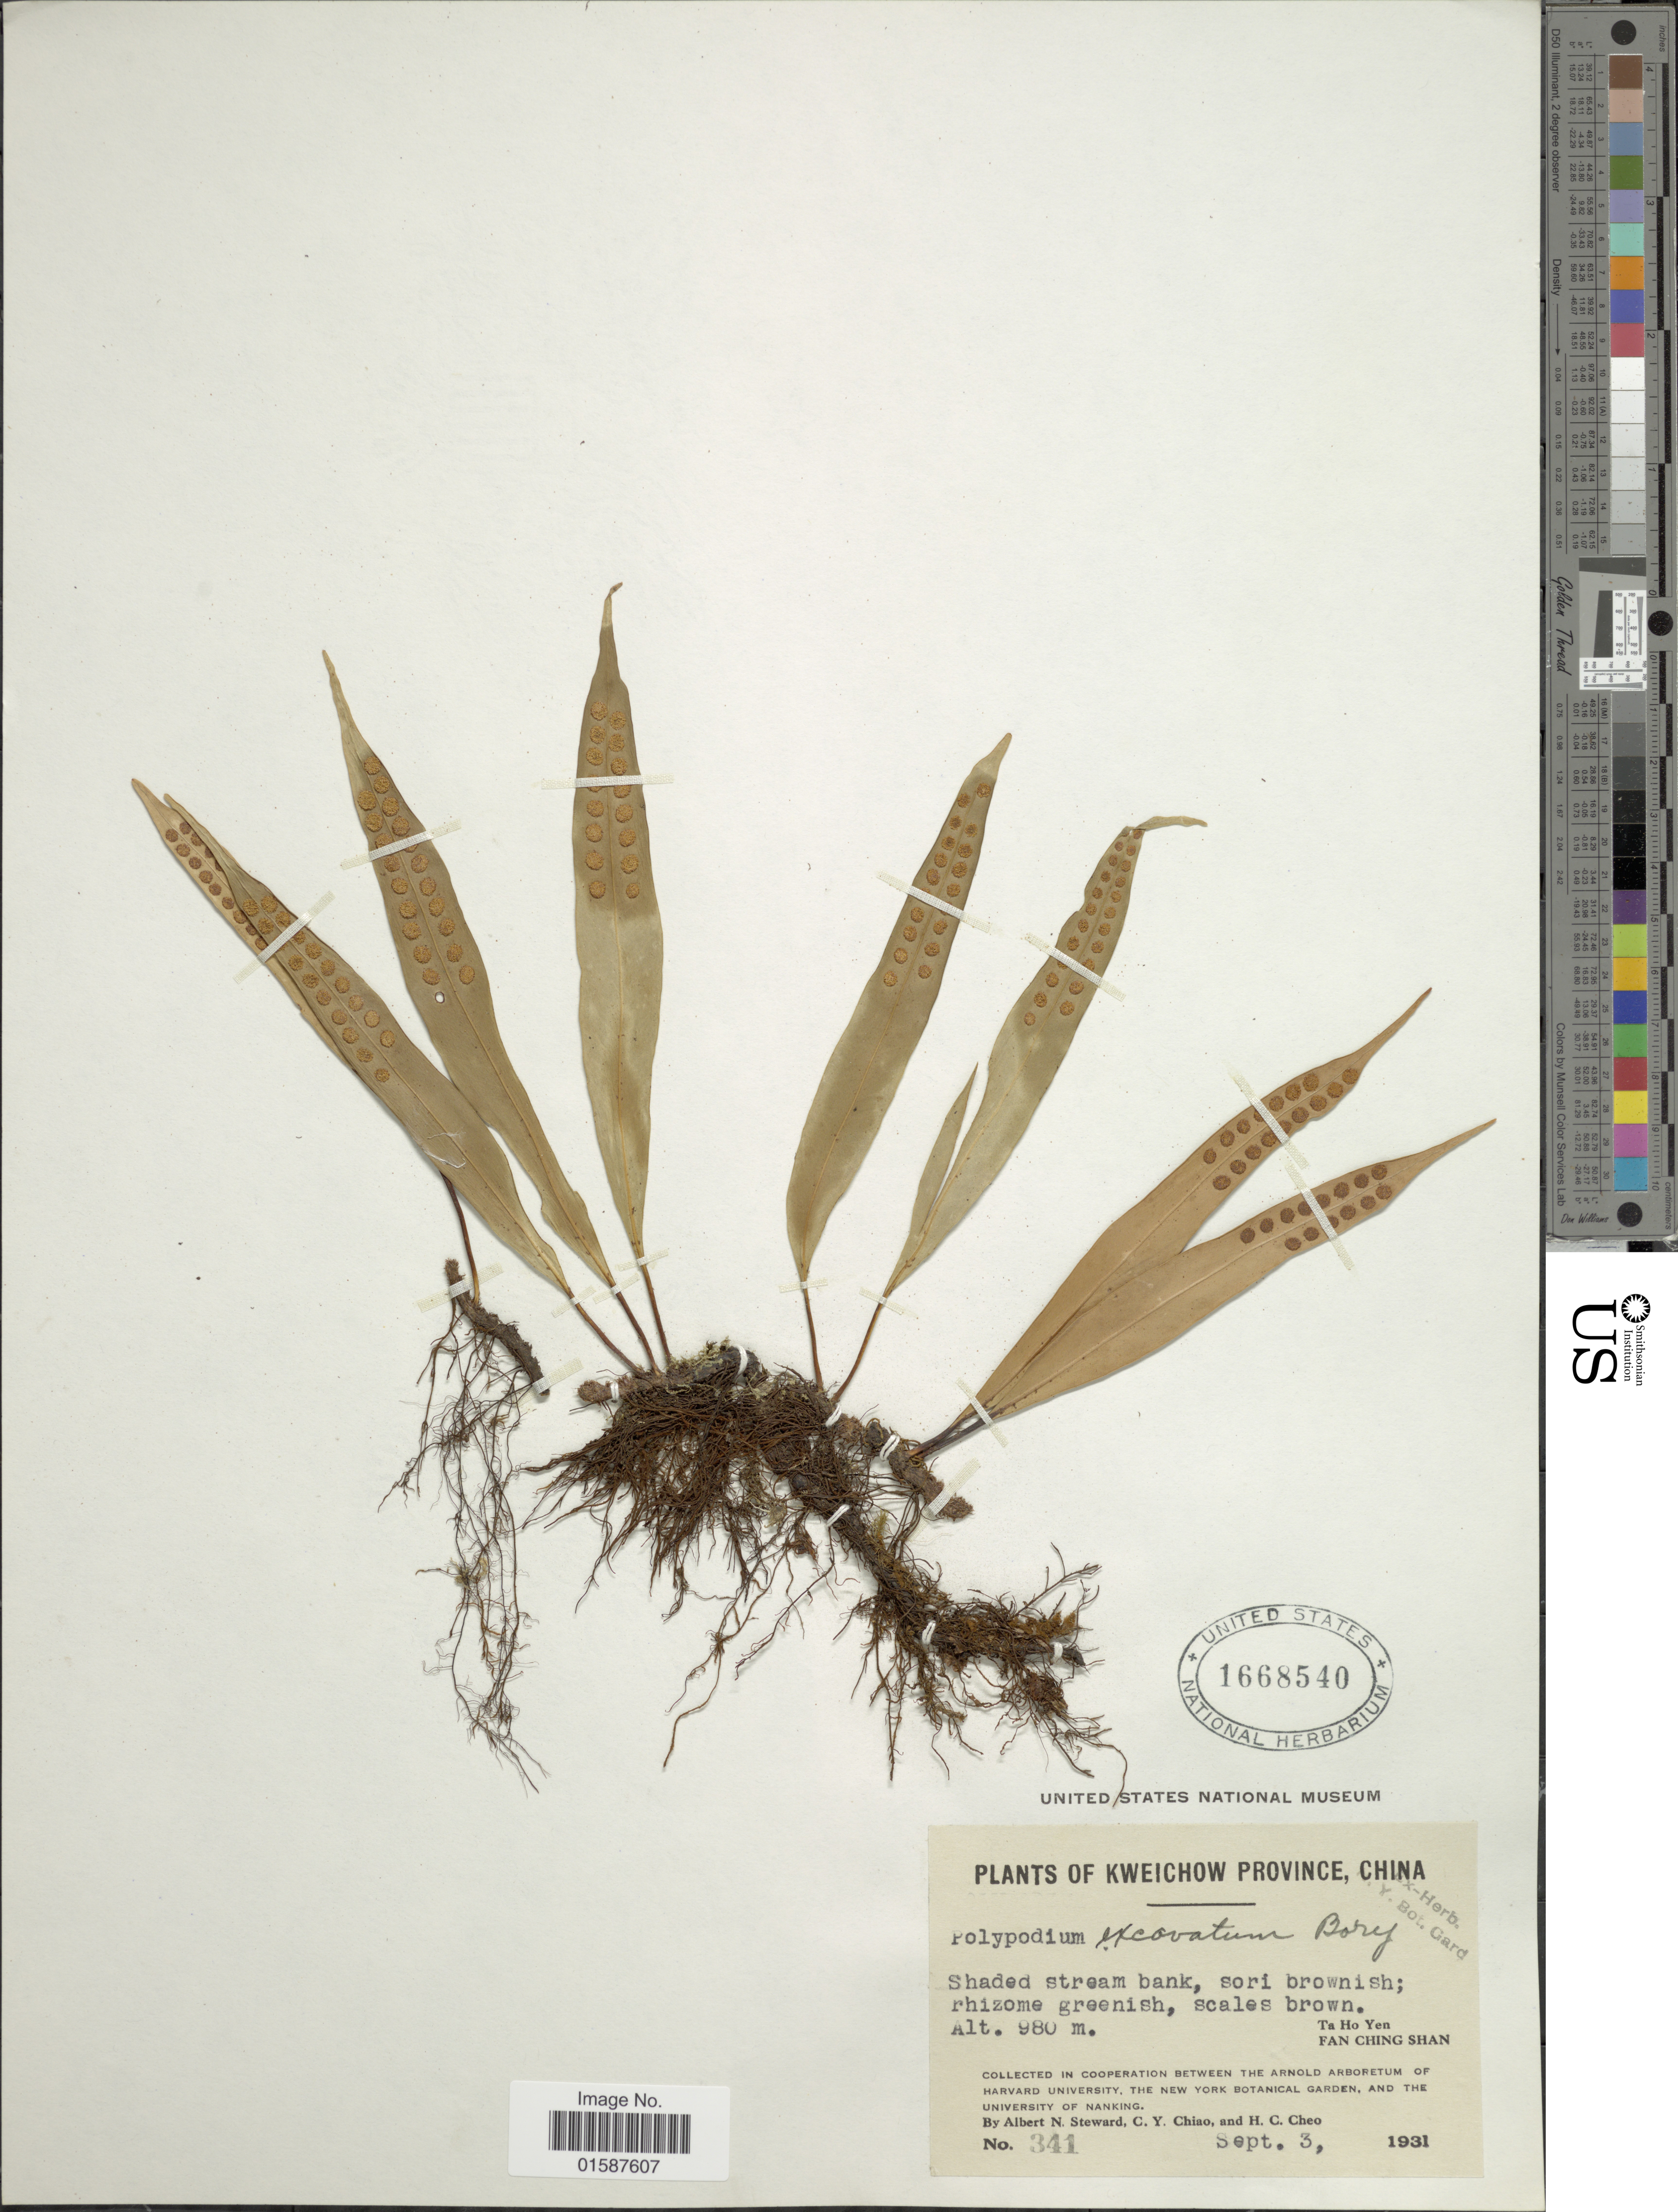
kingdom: Plantae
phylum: Tracheophyta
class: Polypodiopsida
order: Polypodiales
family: Polypodiaceae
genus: Lepisorus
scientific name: Lepisorus excavatus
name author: (Bory ex Willd.) Ching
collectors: A. N. Steward, C. Y. Chiao & H. Cheo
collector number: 341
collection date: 1931-09-03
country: China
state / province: Guizhou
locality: Kweichow Province, Ta Ho Yen, Fan Ching Shan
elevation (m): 980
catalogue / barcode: US 1668540